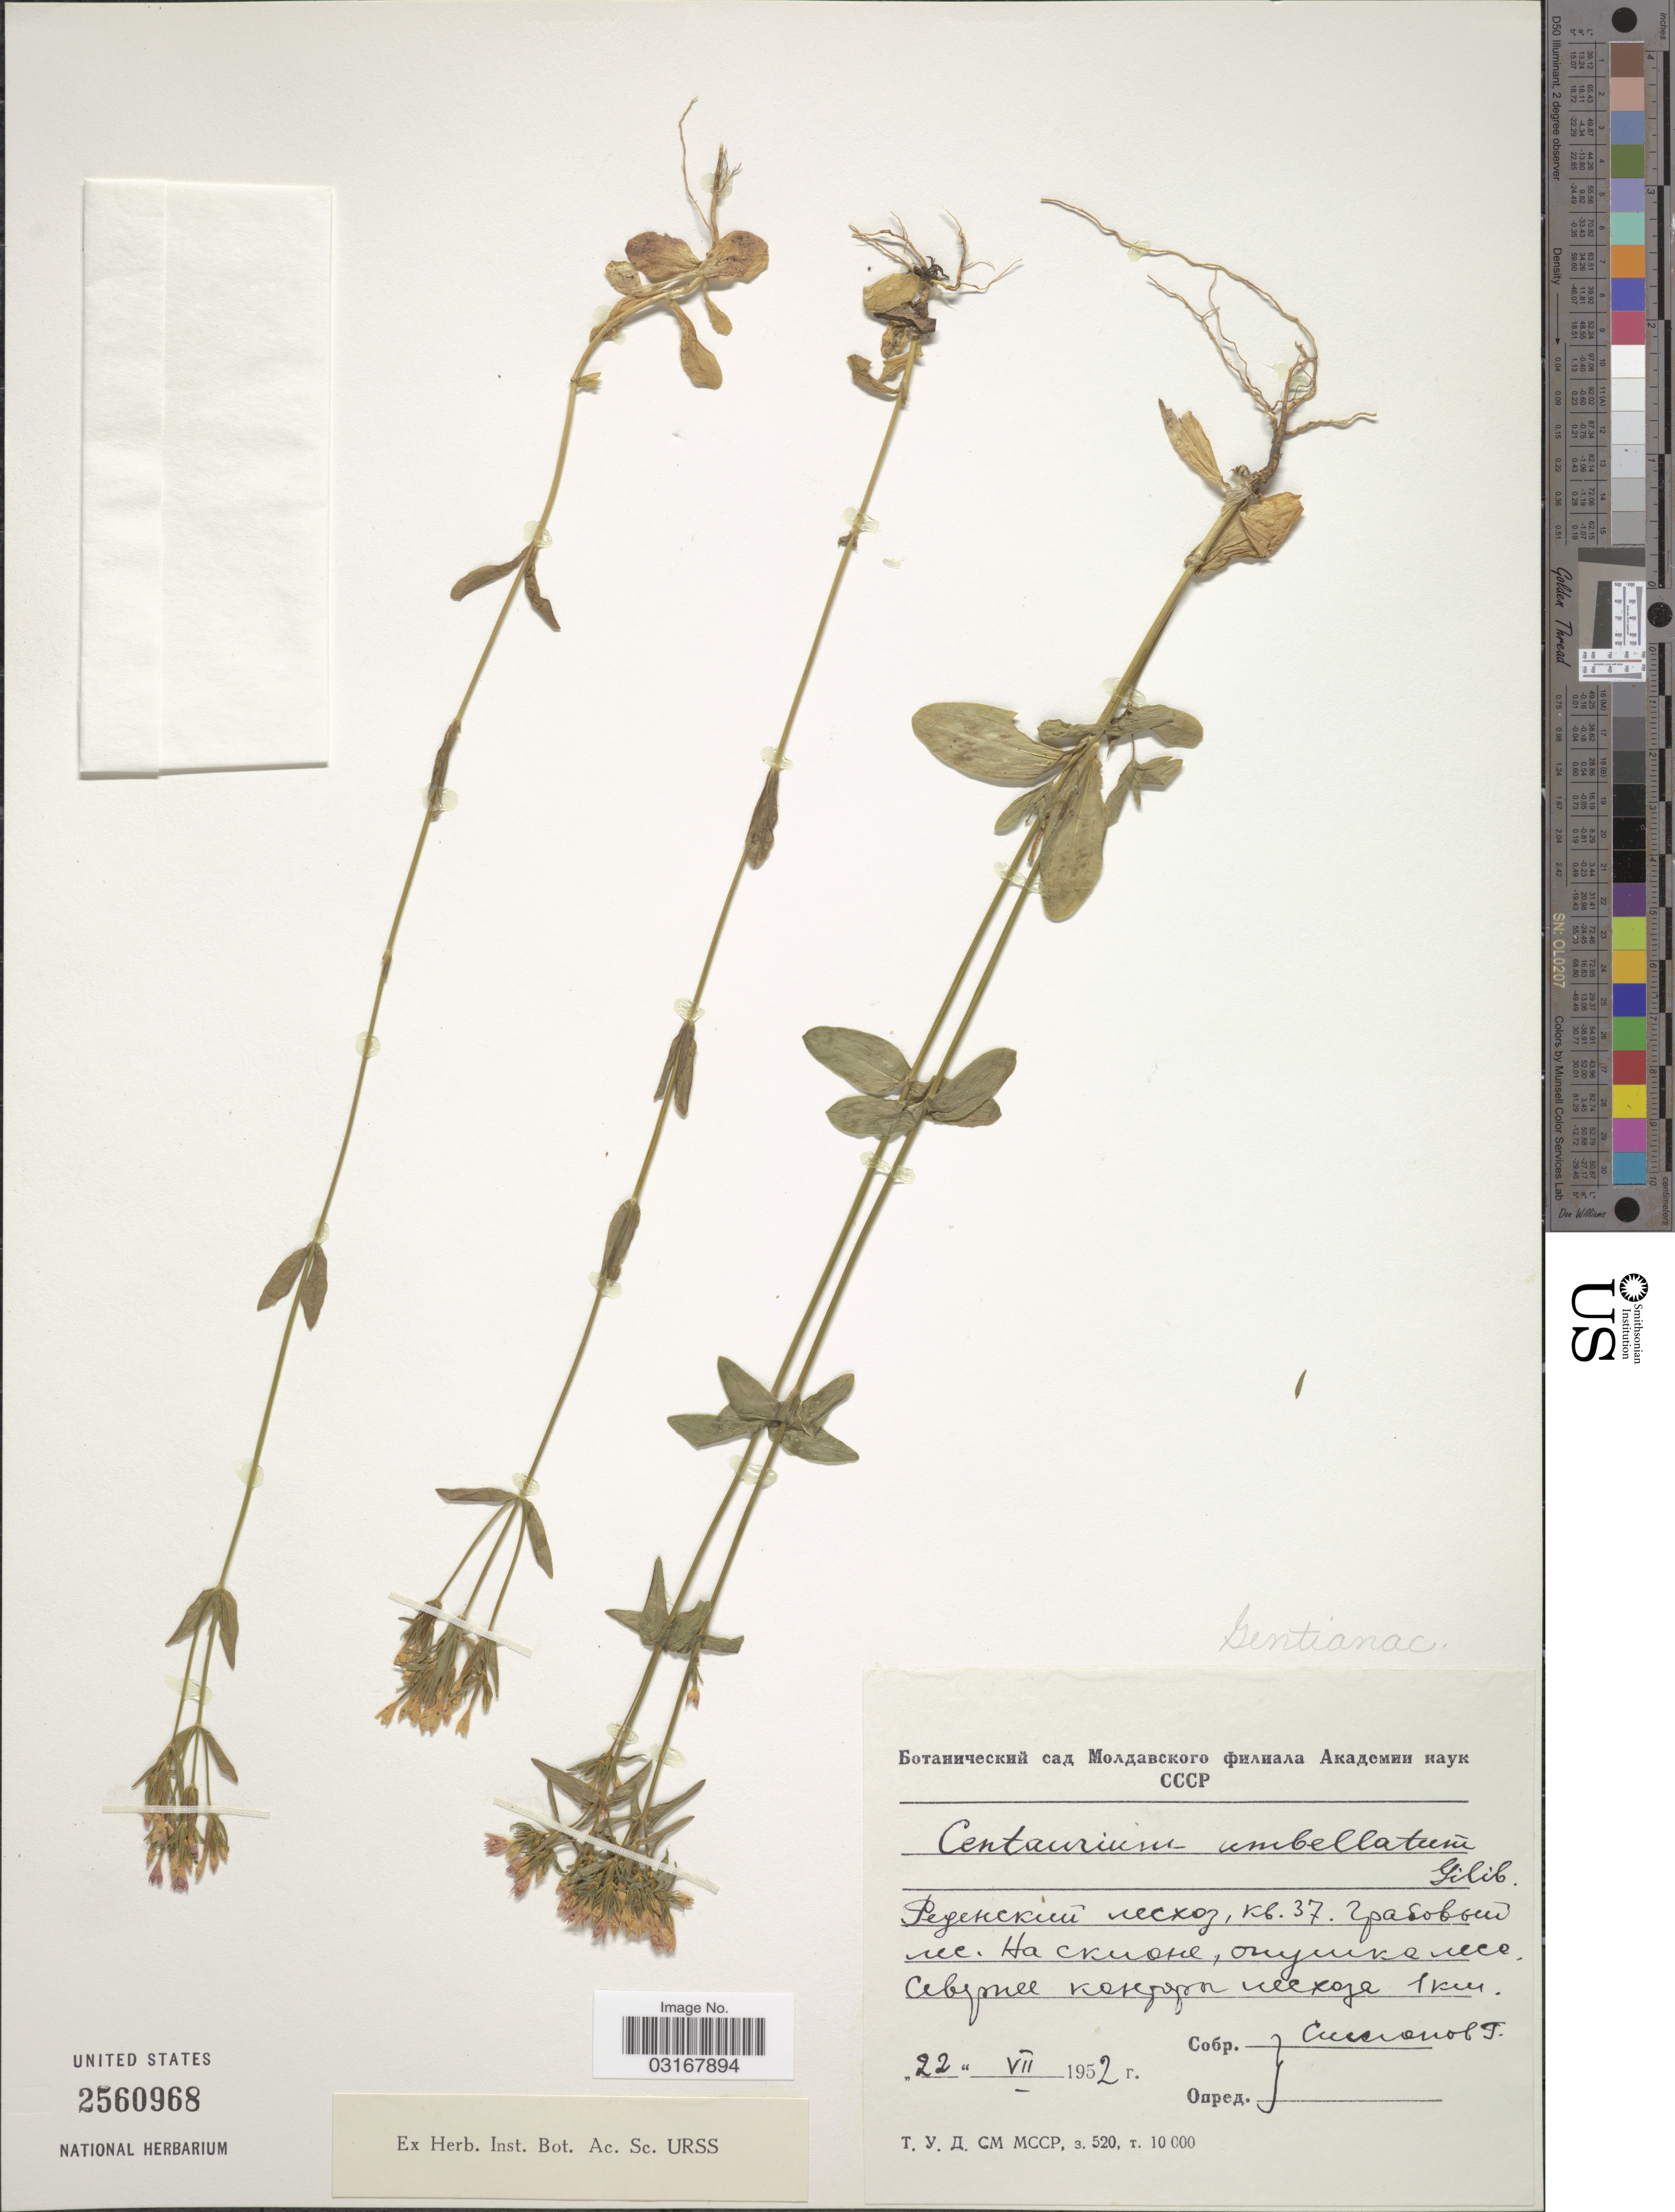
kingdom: Plantae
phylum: Tracheophyta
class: Magnoliopsida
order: Gentianales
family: Gentianaceae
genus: Centaurium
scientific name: Centaurium umbellatum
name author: Gilib.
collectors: G. Simonov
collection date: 1952-07-22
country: Moldova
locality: Rudenskiy Leskhoz.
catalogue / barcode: US 2560968